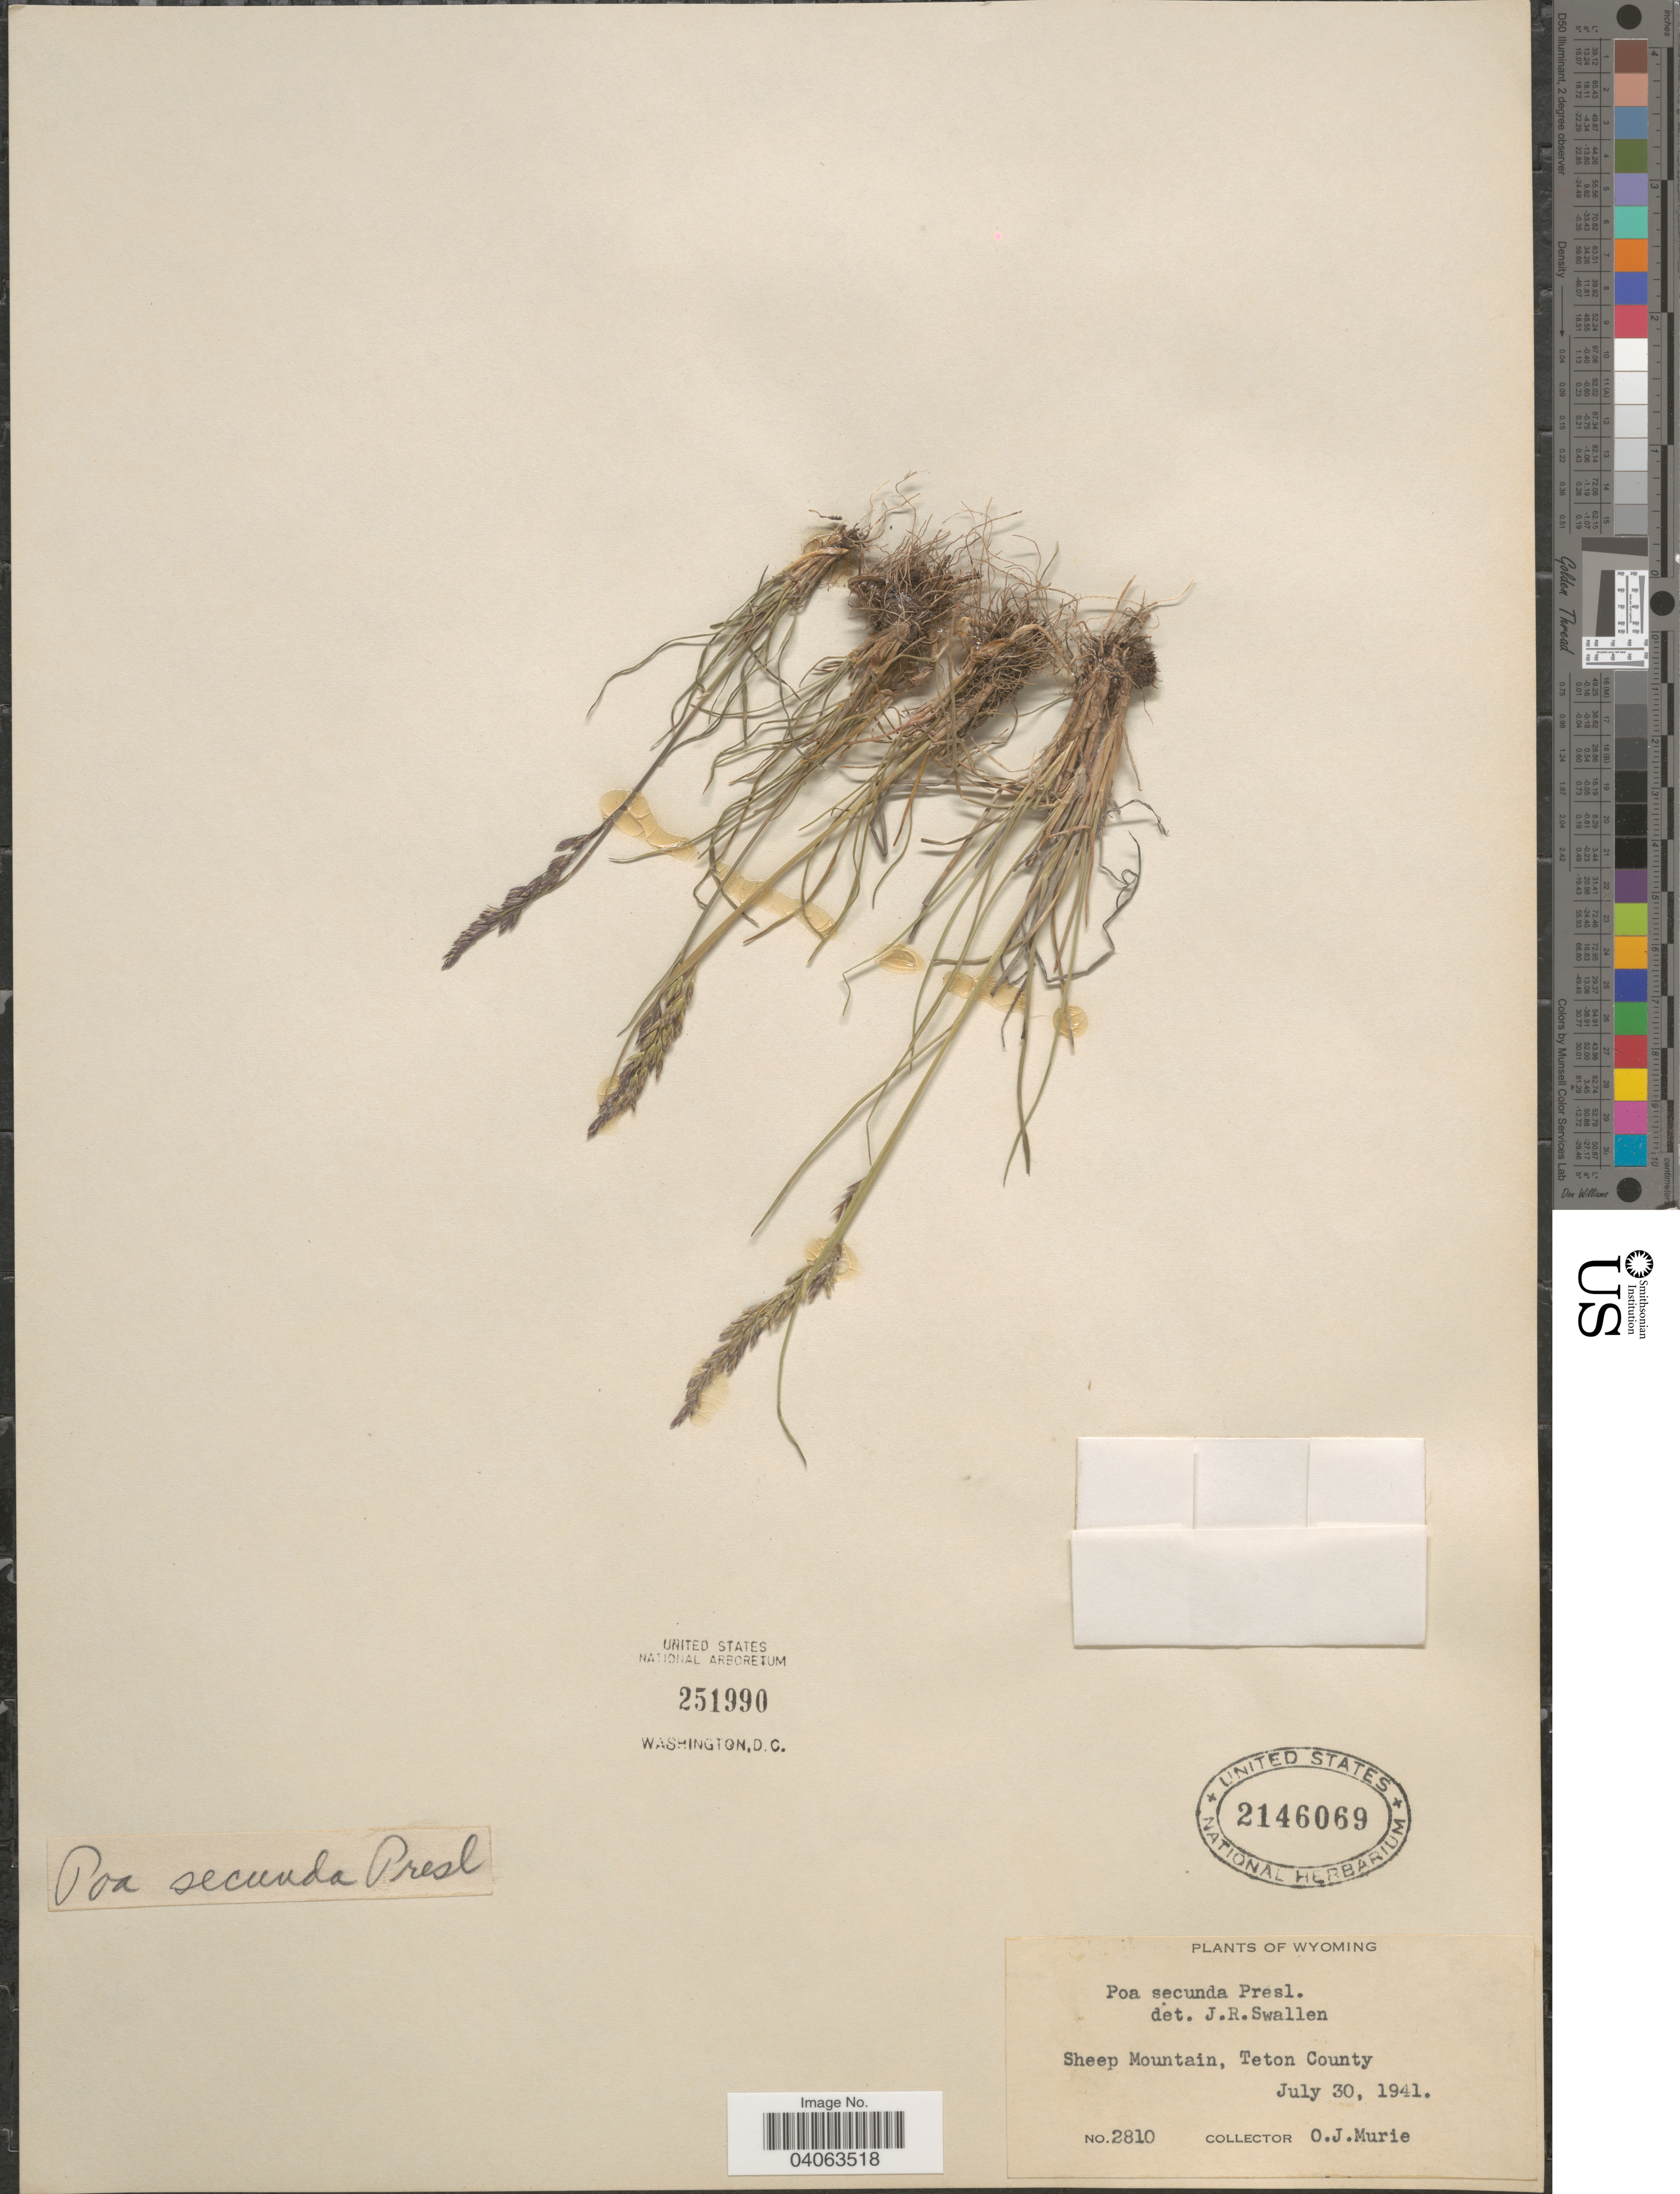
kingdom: Plantae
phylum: Tracheophyta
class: Liliopsida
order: Poales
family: Poaceae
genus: Poa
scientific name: Poa secunda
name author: J. Presl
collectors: O. Murie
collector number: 2810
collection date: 1941-07-30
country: United States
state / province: Wyoming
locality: Sheep Mountain, Teton County.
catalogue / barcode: US 2146069